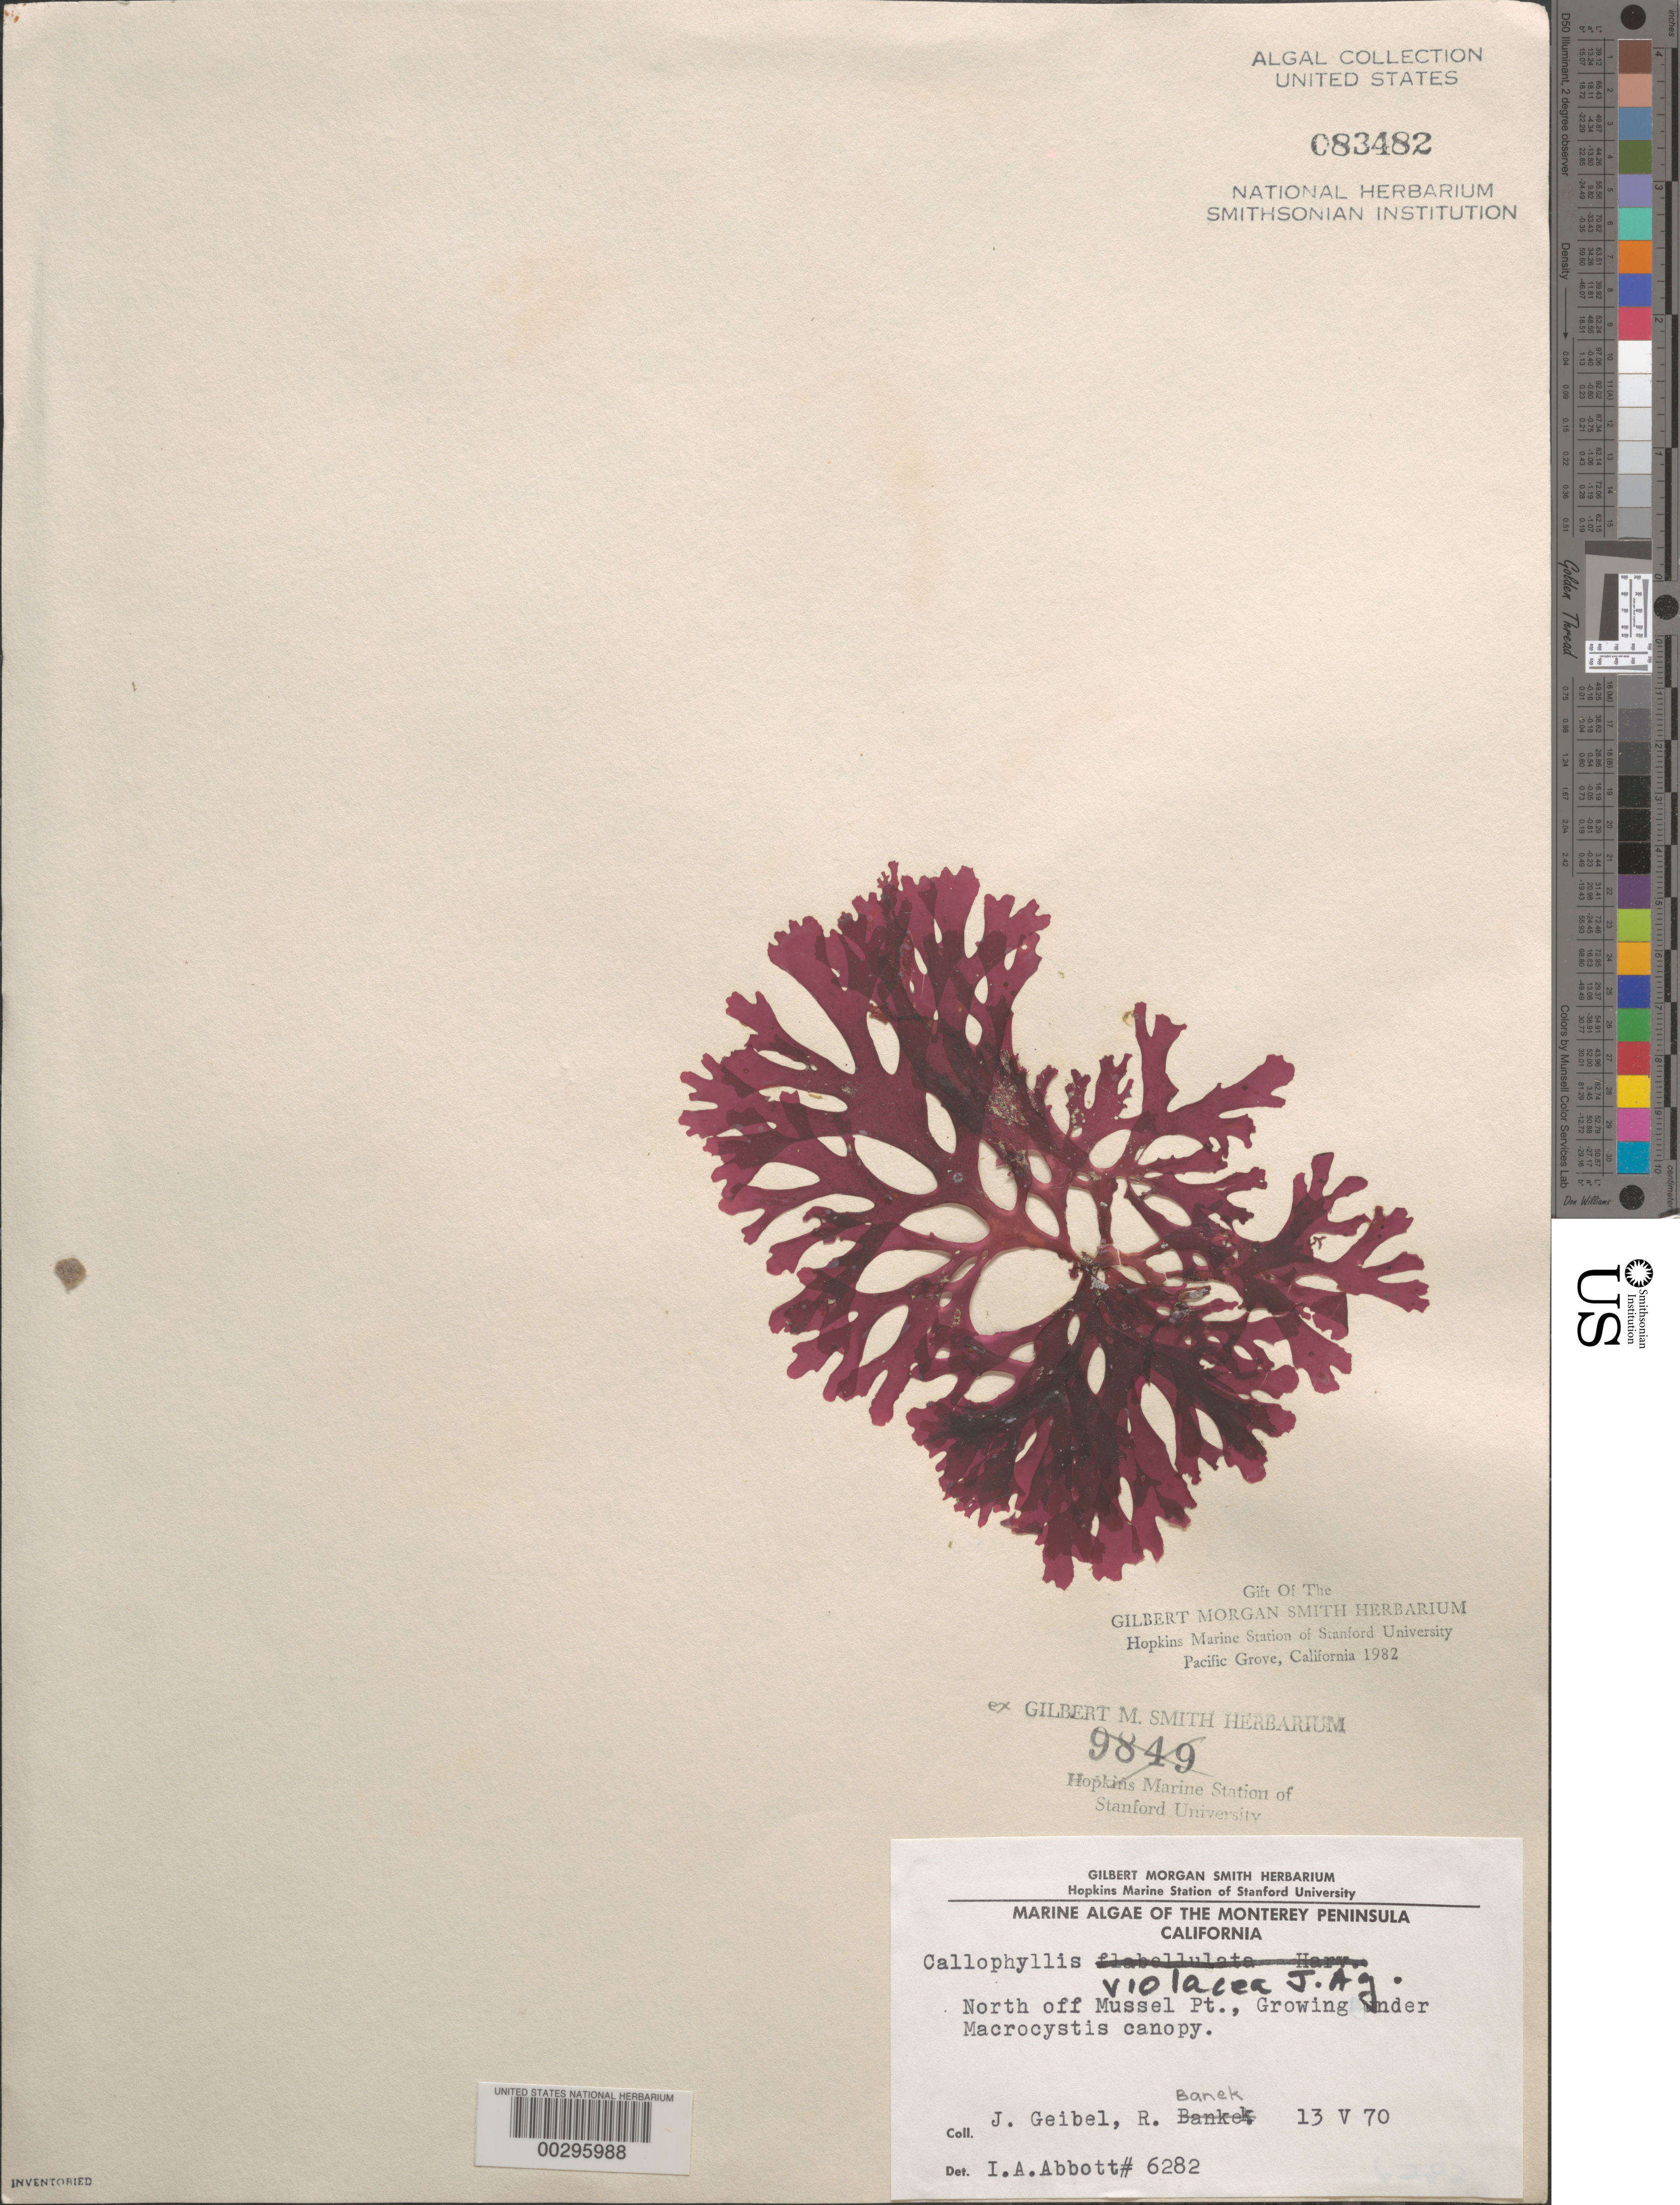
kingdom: Plantae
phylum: Rhodophyta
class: Florideophyceae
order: Gigartinales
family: Kallymeniaceae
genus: Callophyllis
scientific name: Callophyllis violacea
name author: J. Agardh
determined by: Abbott, Isabella A.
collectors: J. Geibel & R. Banek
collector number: IAA 6282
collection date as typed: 13 May 1970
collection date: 1970-05-13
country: United States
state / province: California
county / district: Monterey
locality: North of Mussel Point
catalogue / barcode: US 83482